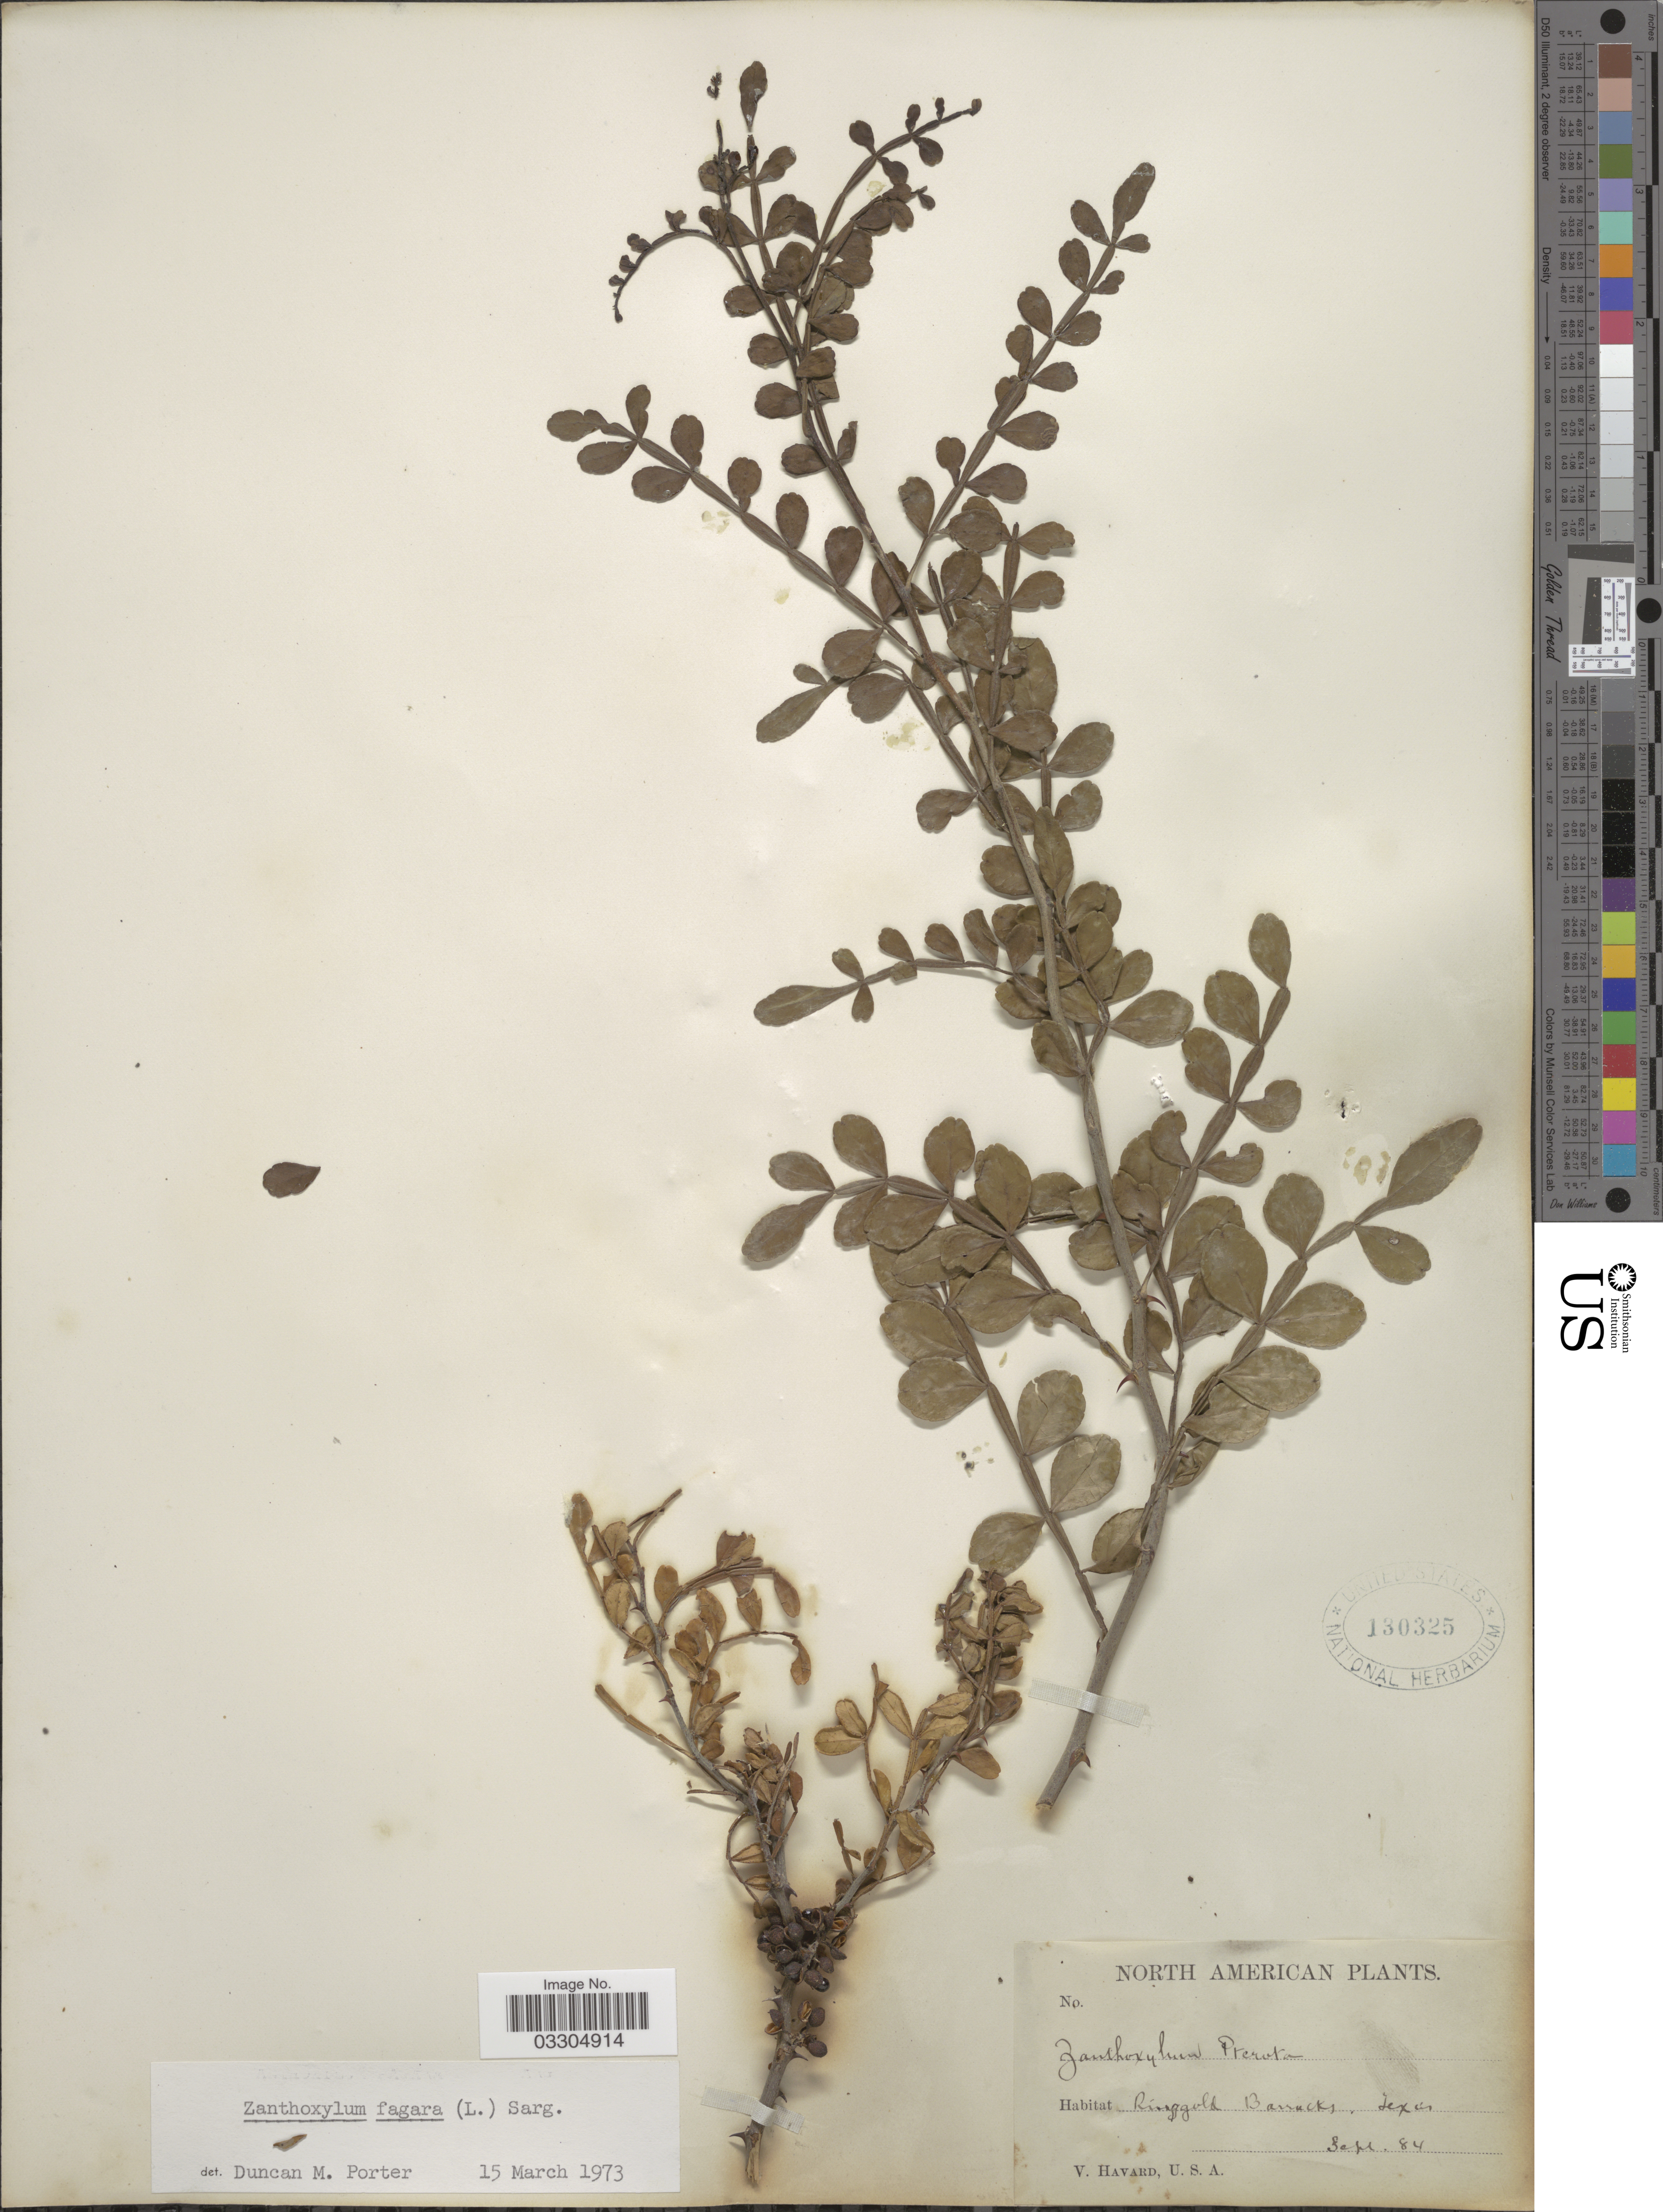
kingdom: Plantae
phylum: Tracheophyta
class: Magnoliopsida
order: Sapindales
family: Rutaceae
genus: Zanthoxylum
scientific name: Zanthoxylum fagara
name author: (L.) Sarg.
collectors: V. Havard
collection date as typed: Transcribed d/m/y: /9/84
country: United States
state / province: Texas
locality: Ringgold Barracks.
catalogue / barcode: US 130325